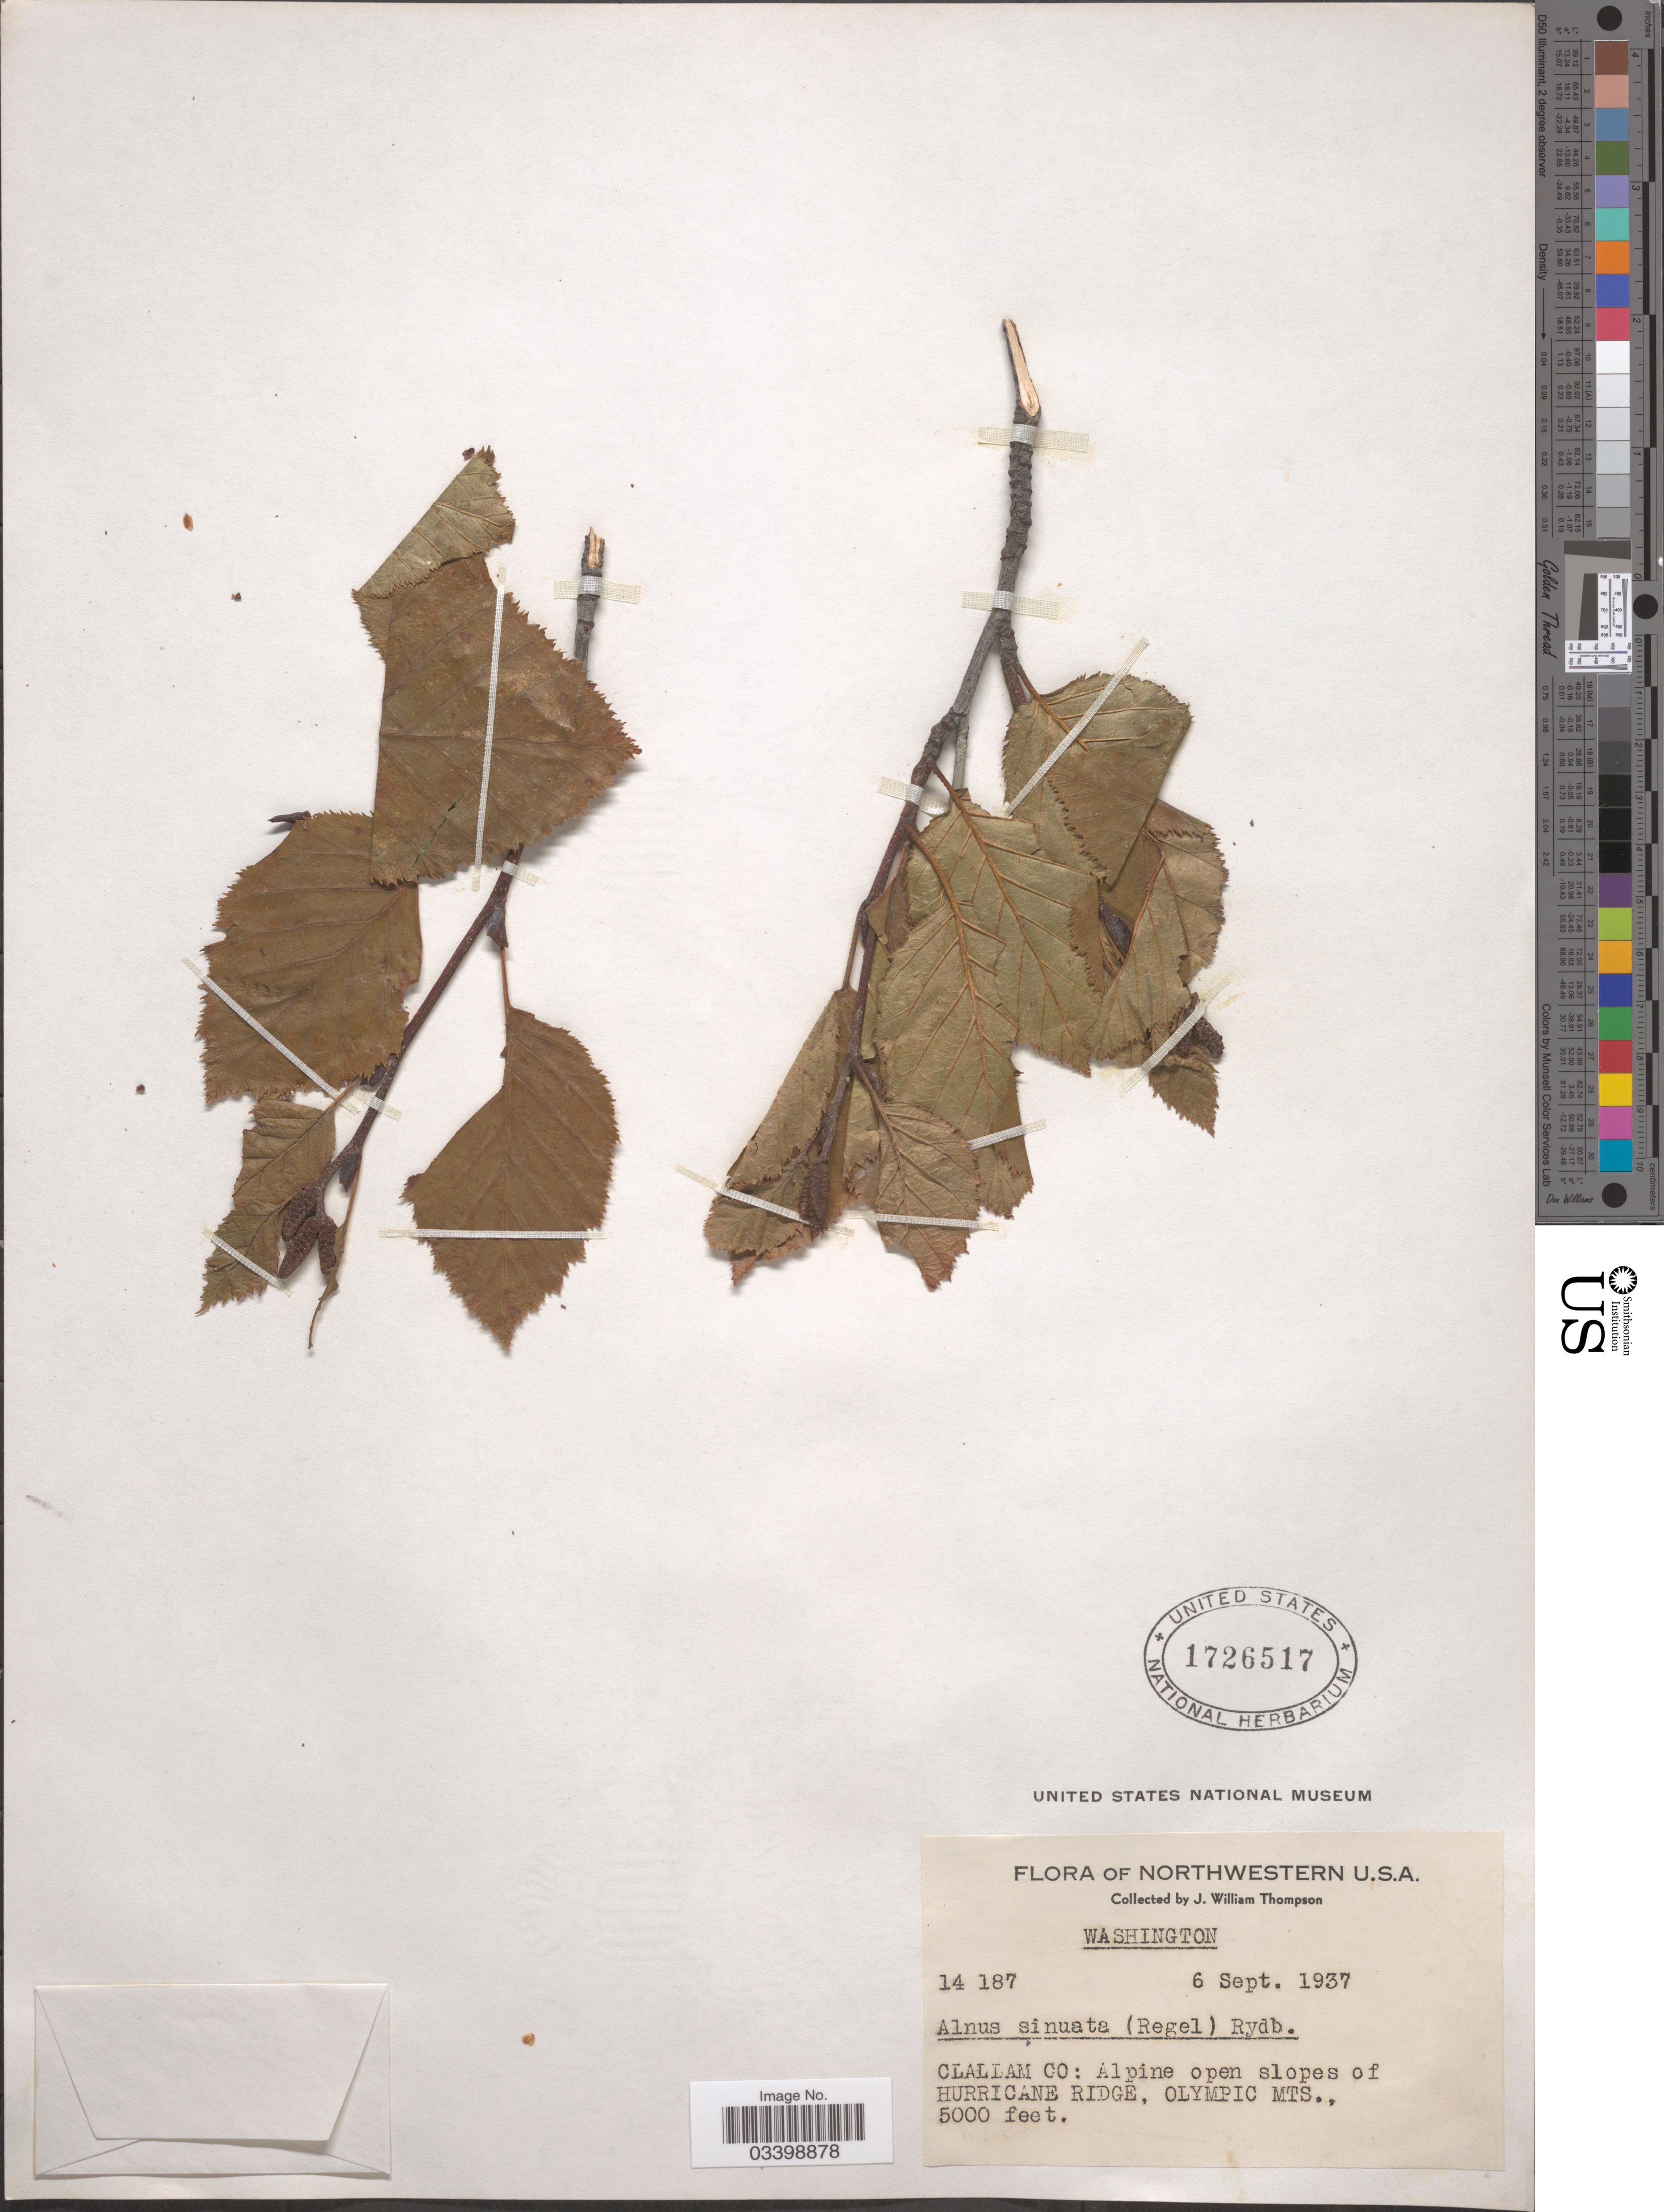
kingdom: Plantae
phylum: Tracheophyta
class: Magnoliopsida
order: Fagales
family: Betulaceae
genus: Alnus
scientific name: Alnus viridis subsp. sinuata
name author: Regel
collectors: J. W. Thompson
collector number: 14187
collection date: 1937-09-06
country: United States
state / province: Washington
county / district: Clallam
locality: Northwestern U.S.A. Clallam Co. Alpine open slopes of Hurricane Ridge, Olympic Mts.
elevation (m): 1524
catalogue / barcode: US 1726517